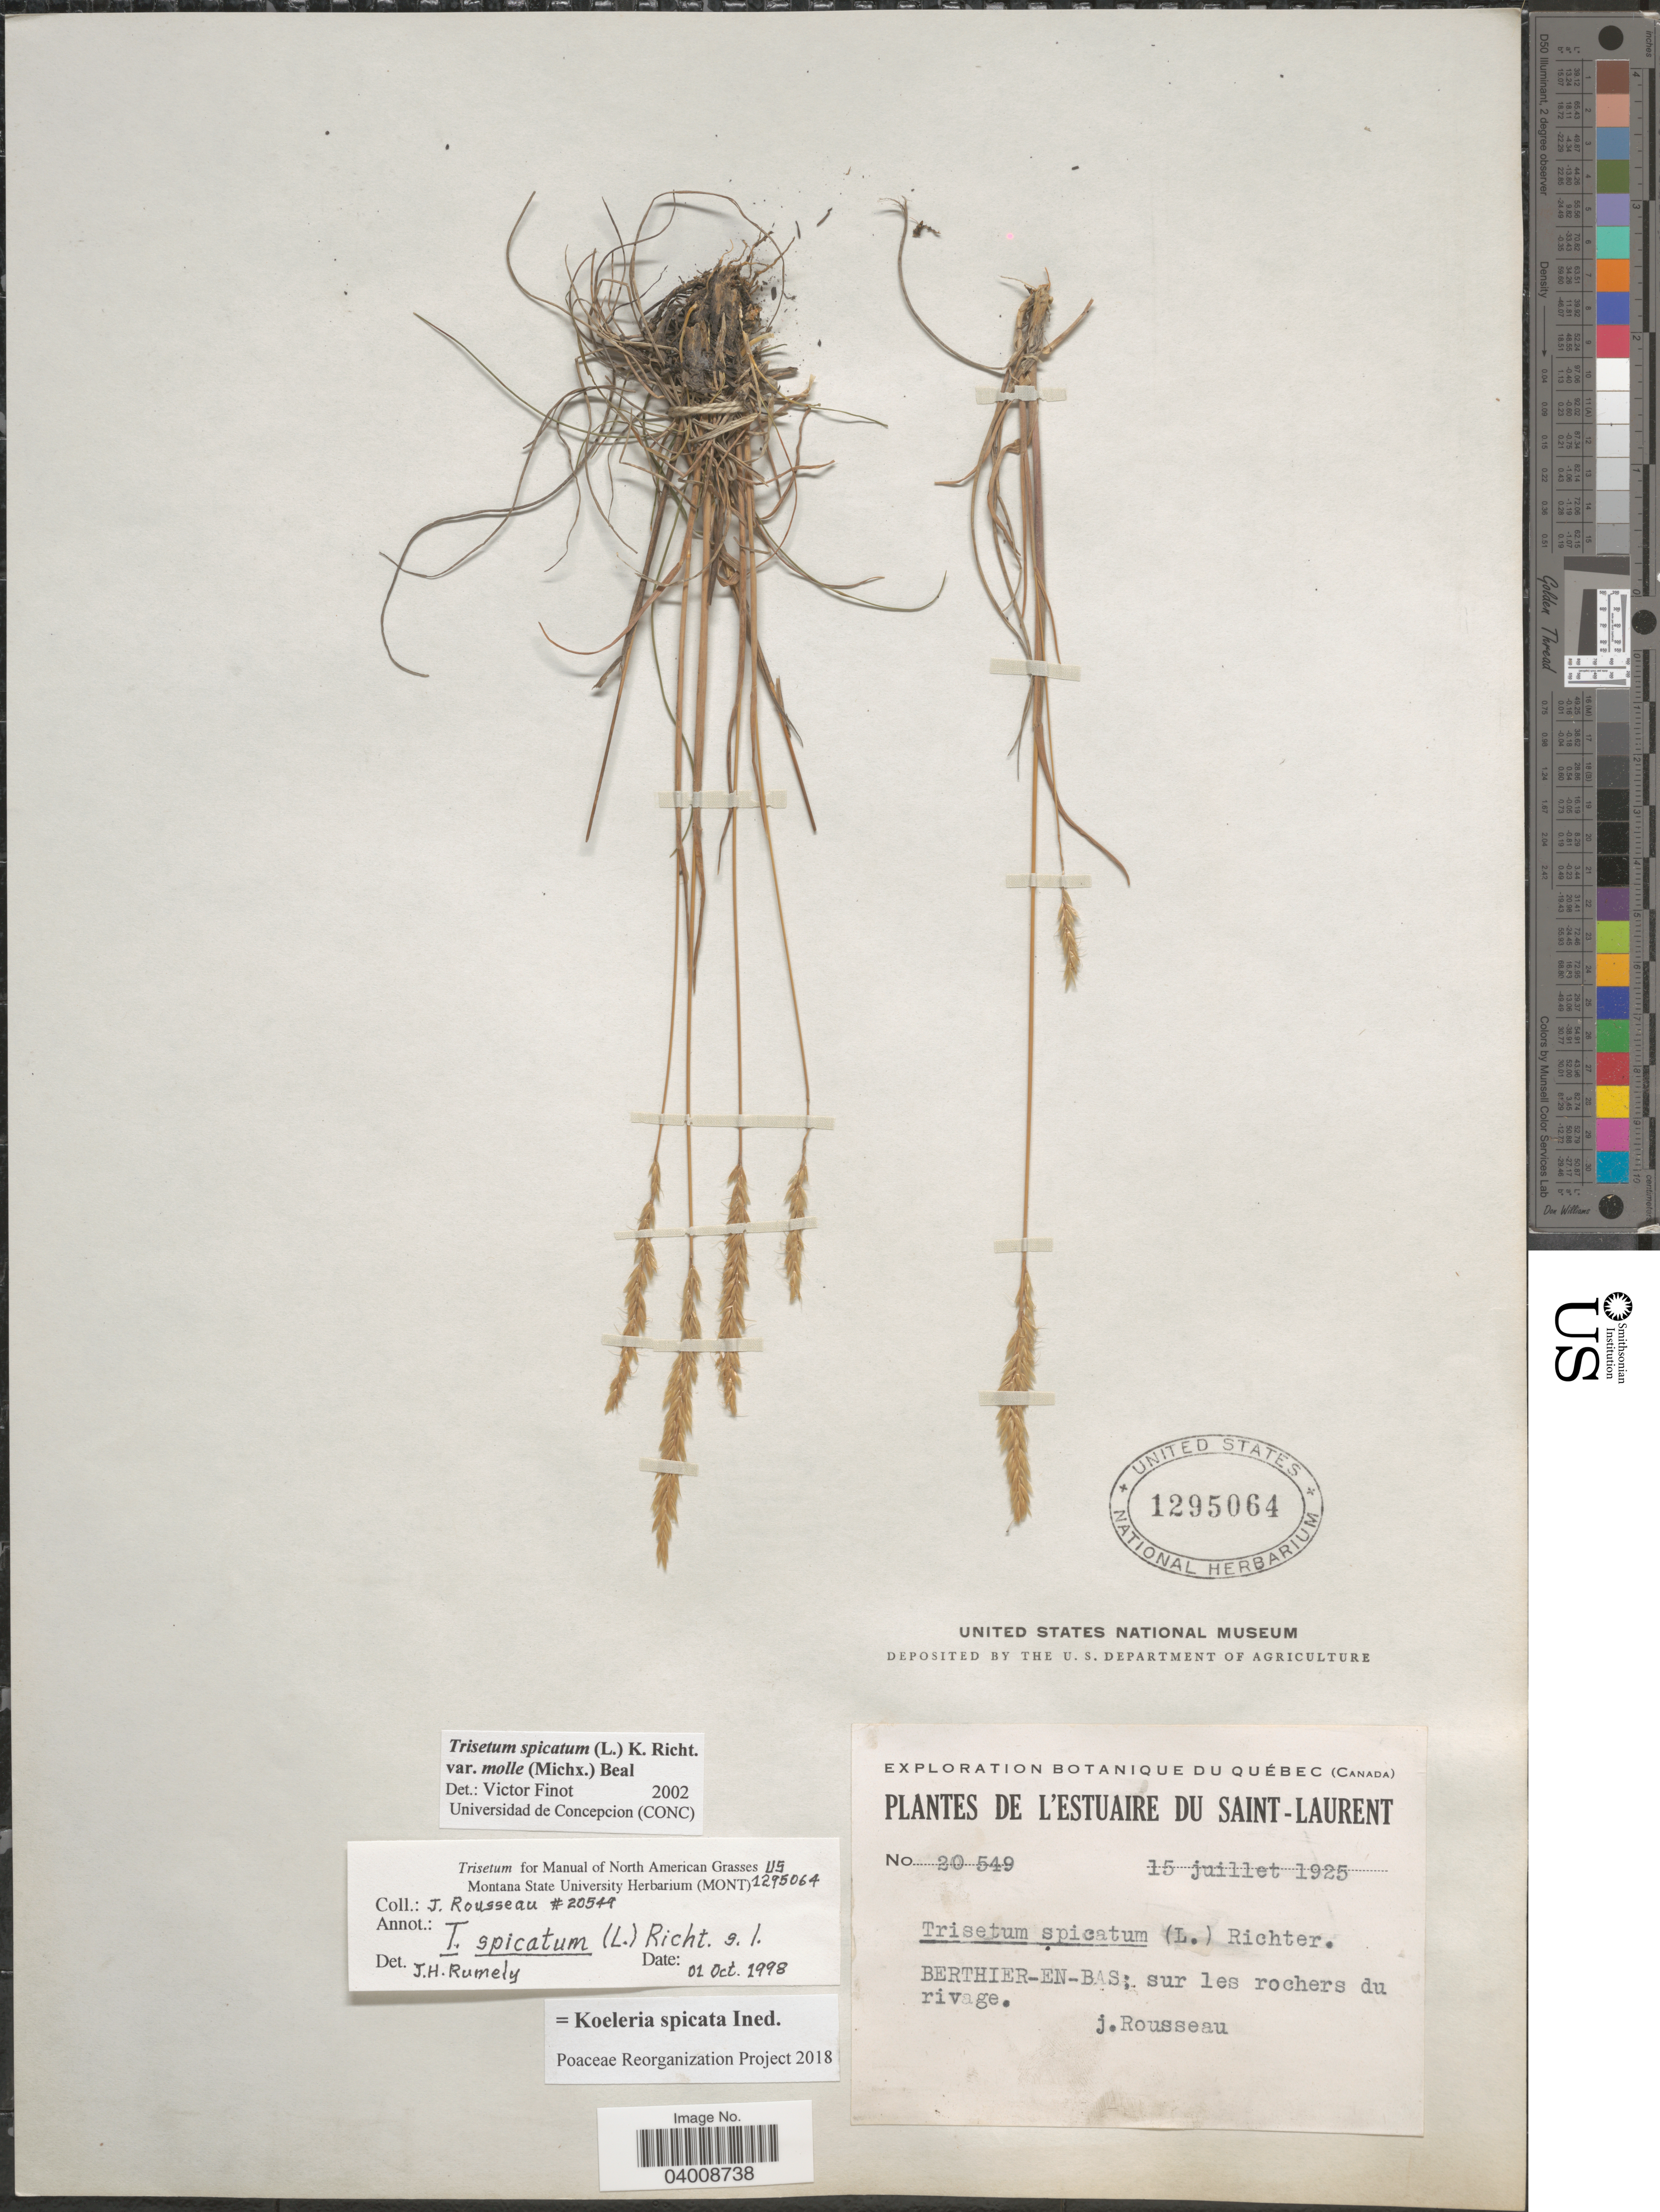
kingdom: Plantae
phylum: Tracheophyta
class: Liliopsida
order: Poales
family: Poaceae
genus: Koeleria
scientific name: Koeleria spicata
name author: (L.) Barberá et al.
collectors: J. Rousseau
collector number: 20549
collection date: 1925-07-15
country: Canada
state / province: Quebec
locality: L'Estuaire du Saint-Laurent. Berthier-En-Bas.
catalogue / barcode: US 1295064